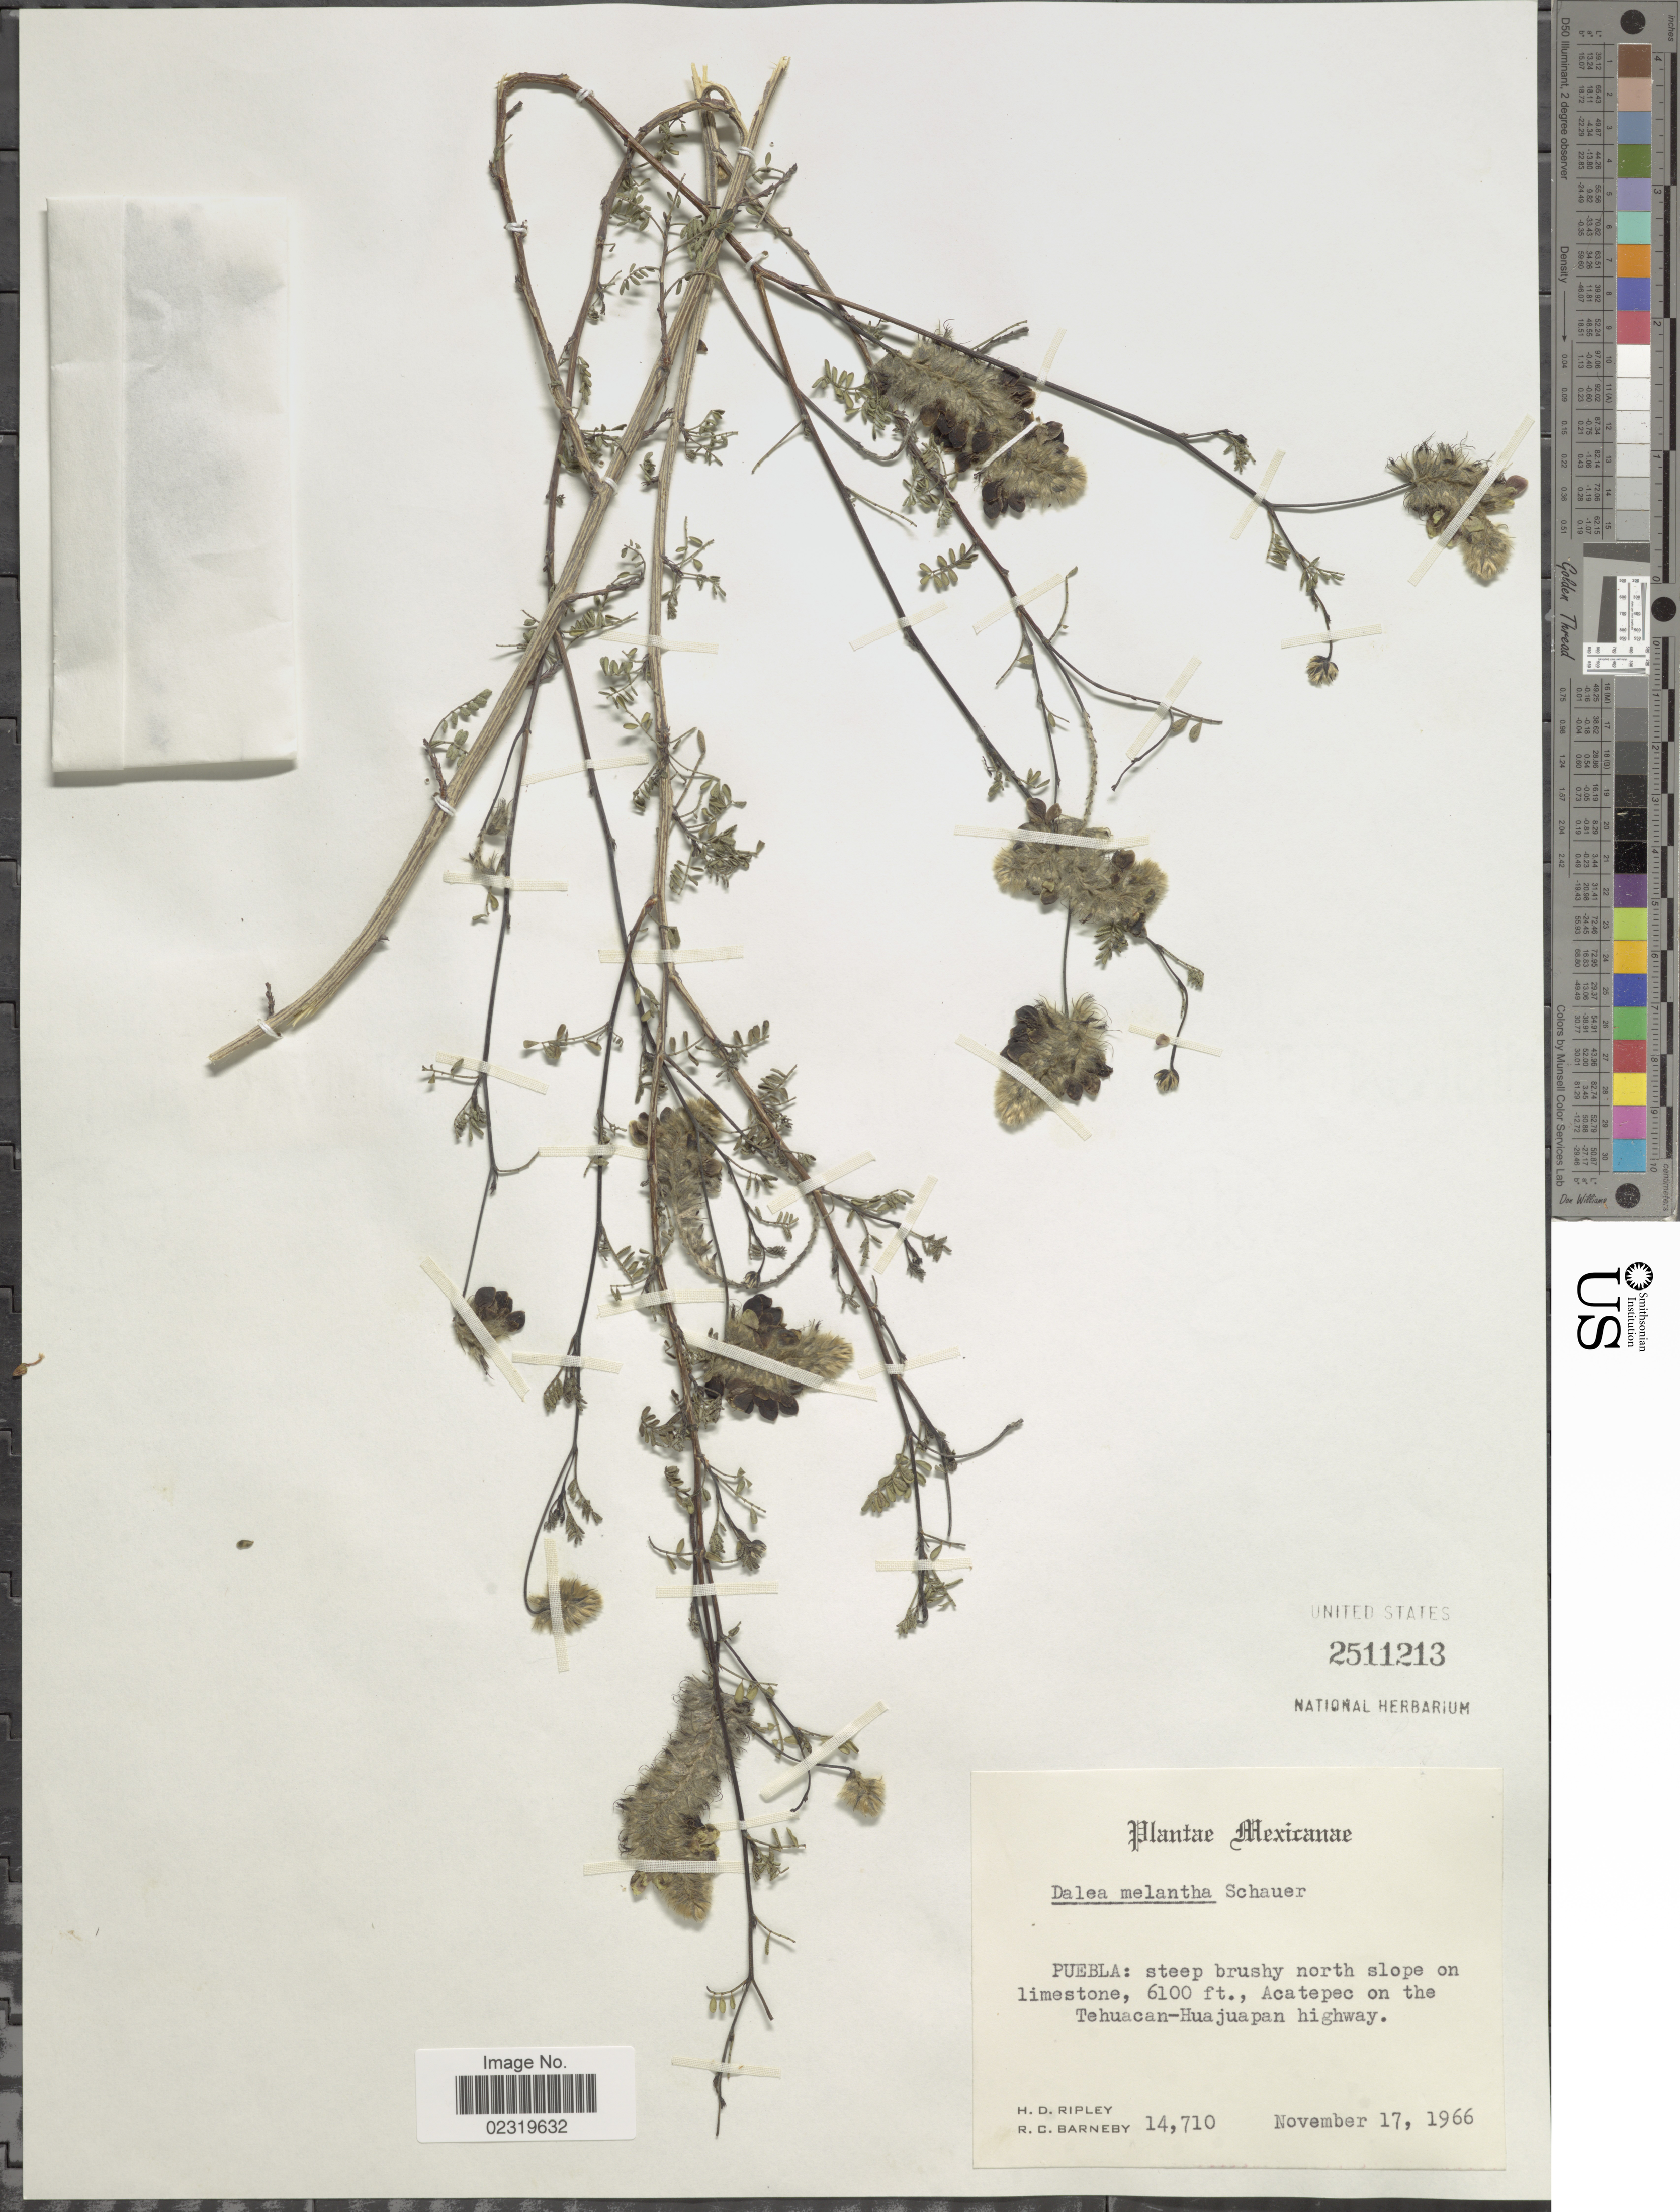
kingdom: Plantae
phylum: Tracheophyta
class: Magnoliopsida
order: Fabales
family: Fabaceae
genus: Dalea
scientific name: Dalea melantha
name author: S. Schauer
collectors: H. Ripley & R. C. Barneby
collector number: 14710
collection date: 1966-11-17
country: Mexico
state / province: Puebla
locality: Acatepec on the Tehuacan-Huajuapan highway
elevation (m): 1859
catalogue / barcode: US 2511213